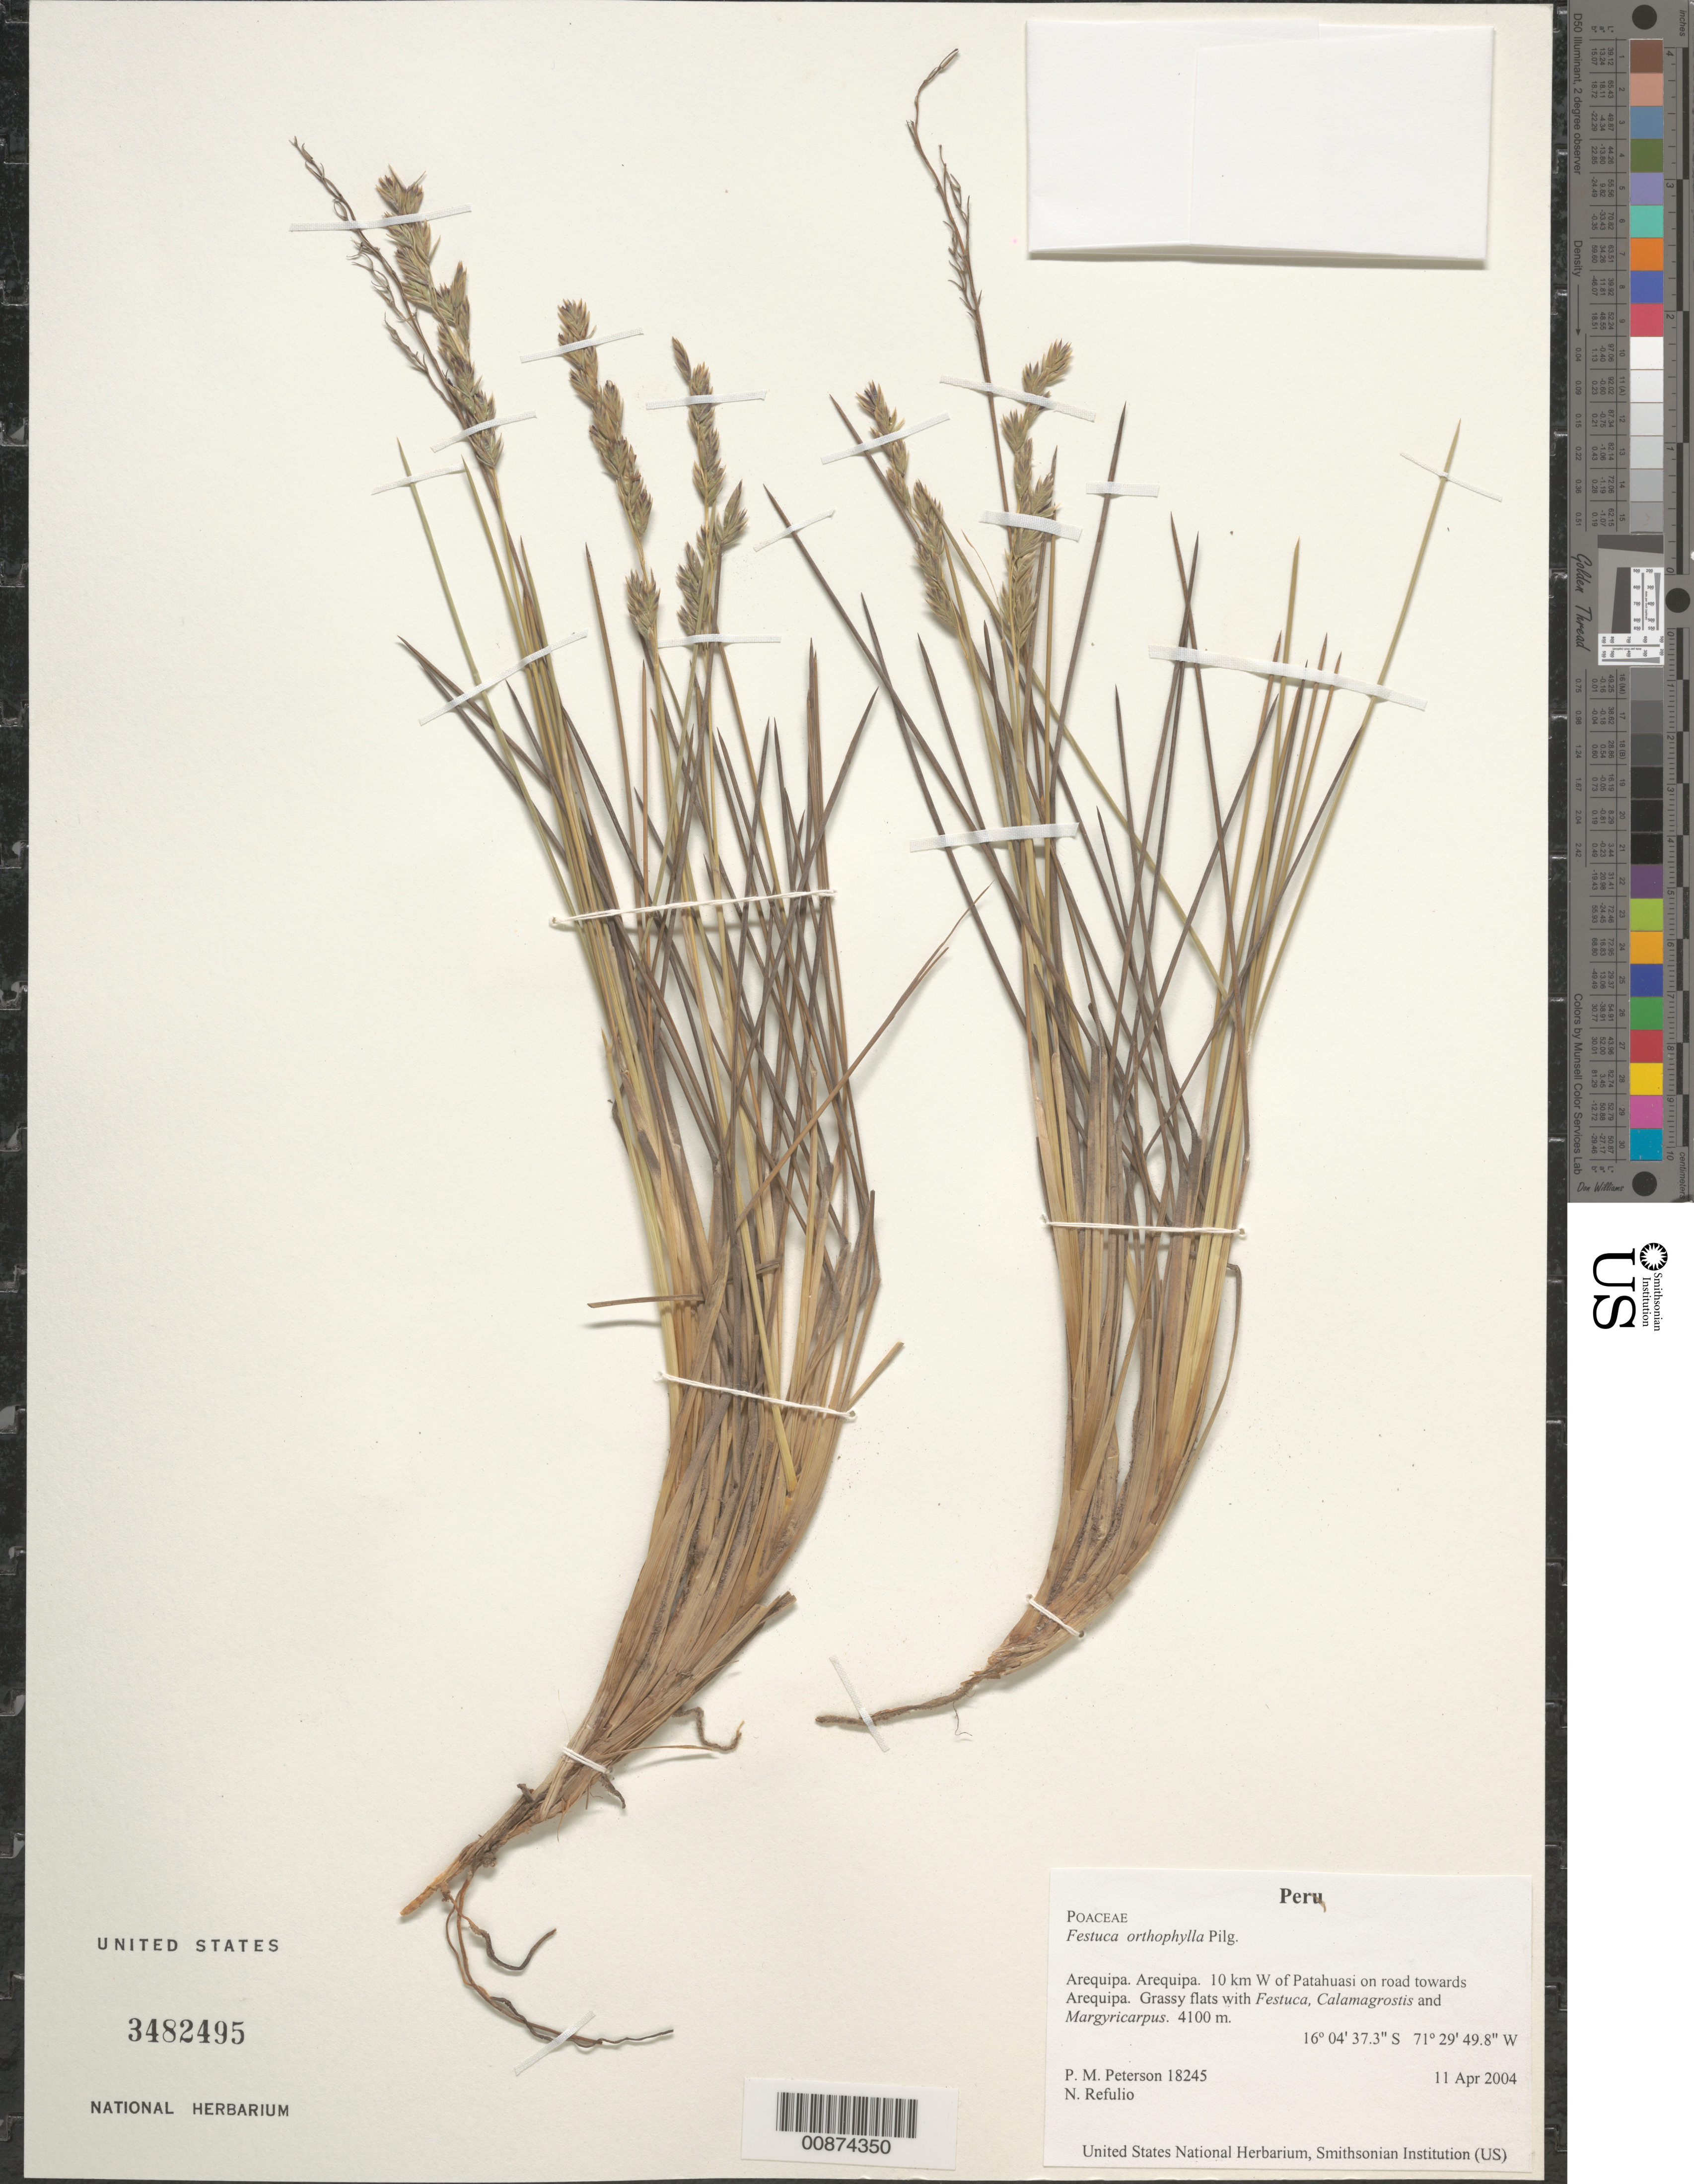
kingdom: Plantae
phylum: Tracheophyta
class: Liliopsida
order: Poales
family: Poaceae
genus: Festuca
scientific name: Festuca orthophylla var. boliviana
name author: Pilg.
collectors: P. M. Peterson & N. Refulio-Rodríguez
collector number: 18245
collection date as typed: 11 Apr 2004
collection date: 2004-04-11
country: Peru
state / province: Arequipa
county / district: Arequipa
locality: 10 km W of Patahuasi on road towards Arequipa. Grassy flats with Festuca, Calamagrostis and Margyricarpus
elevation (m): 4100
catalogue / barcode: US 3482495